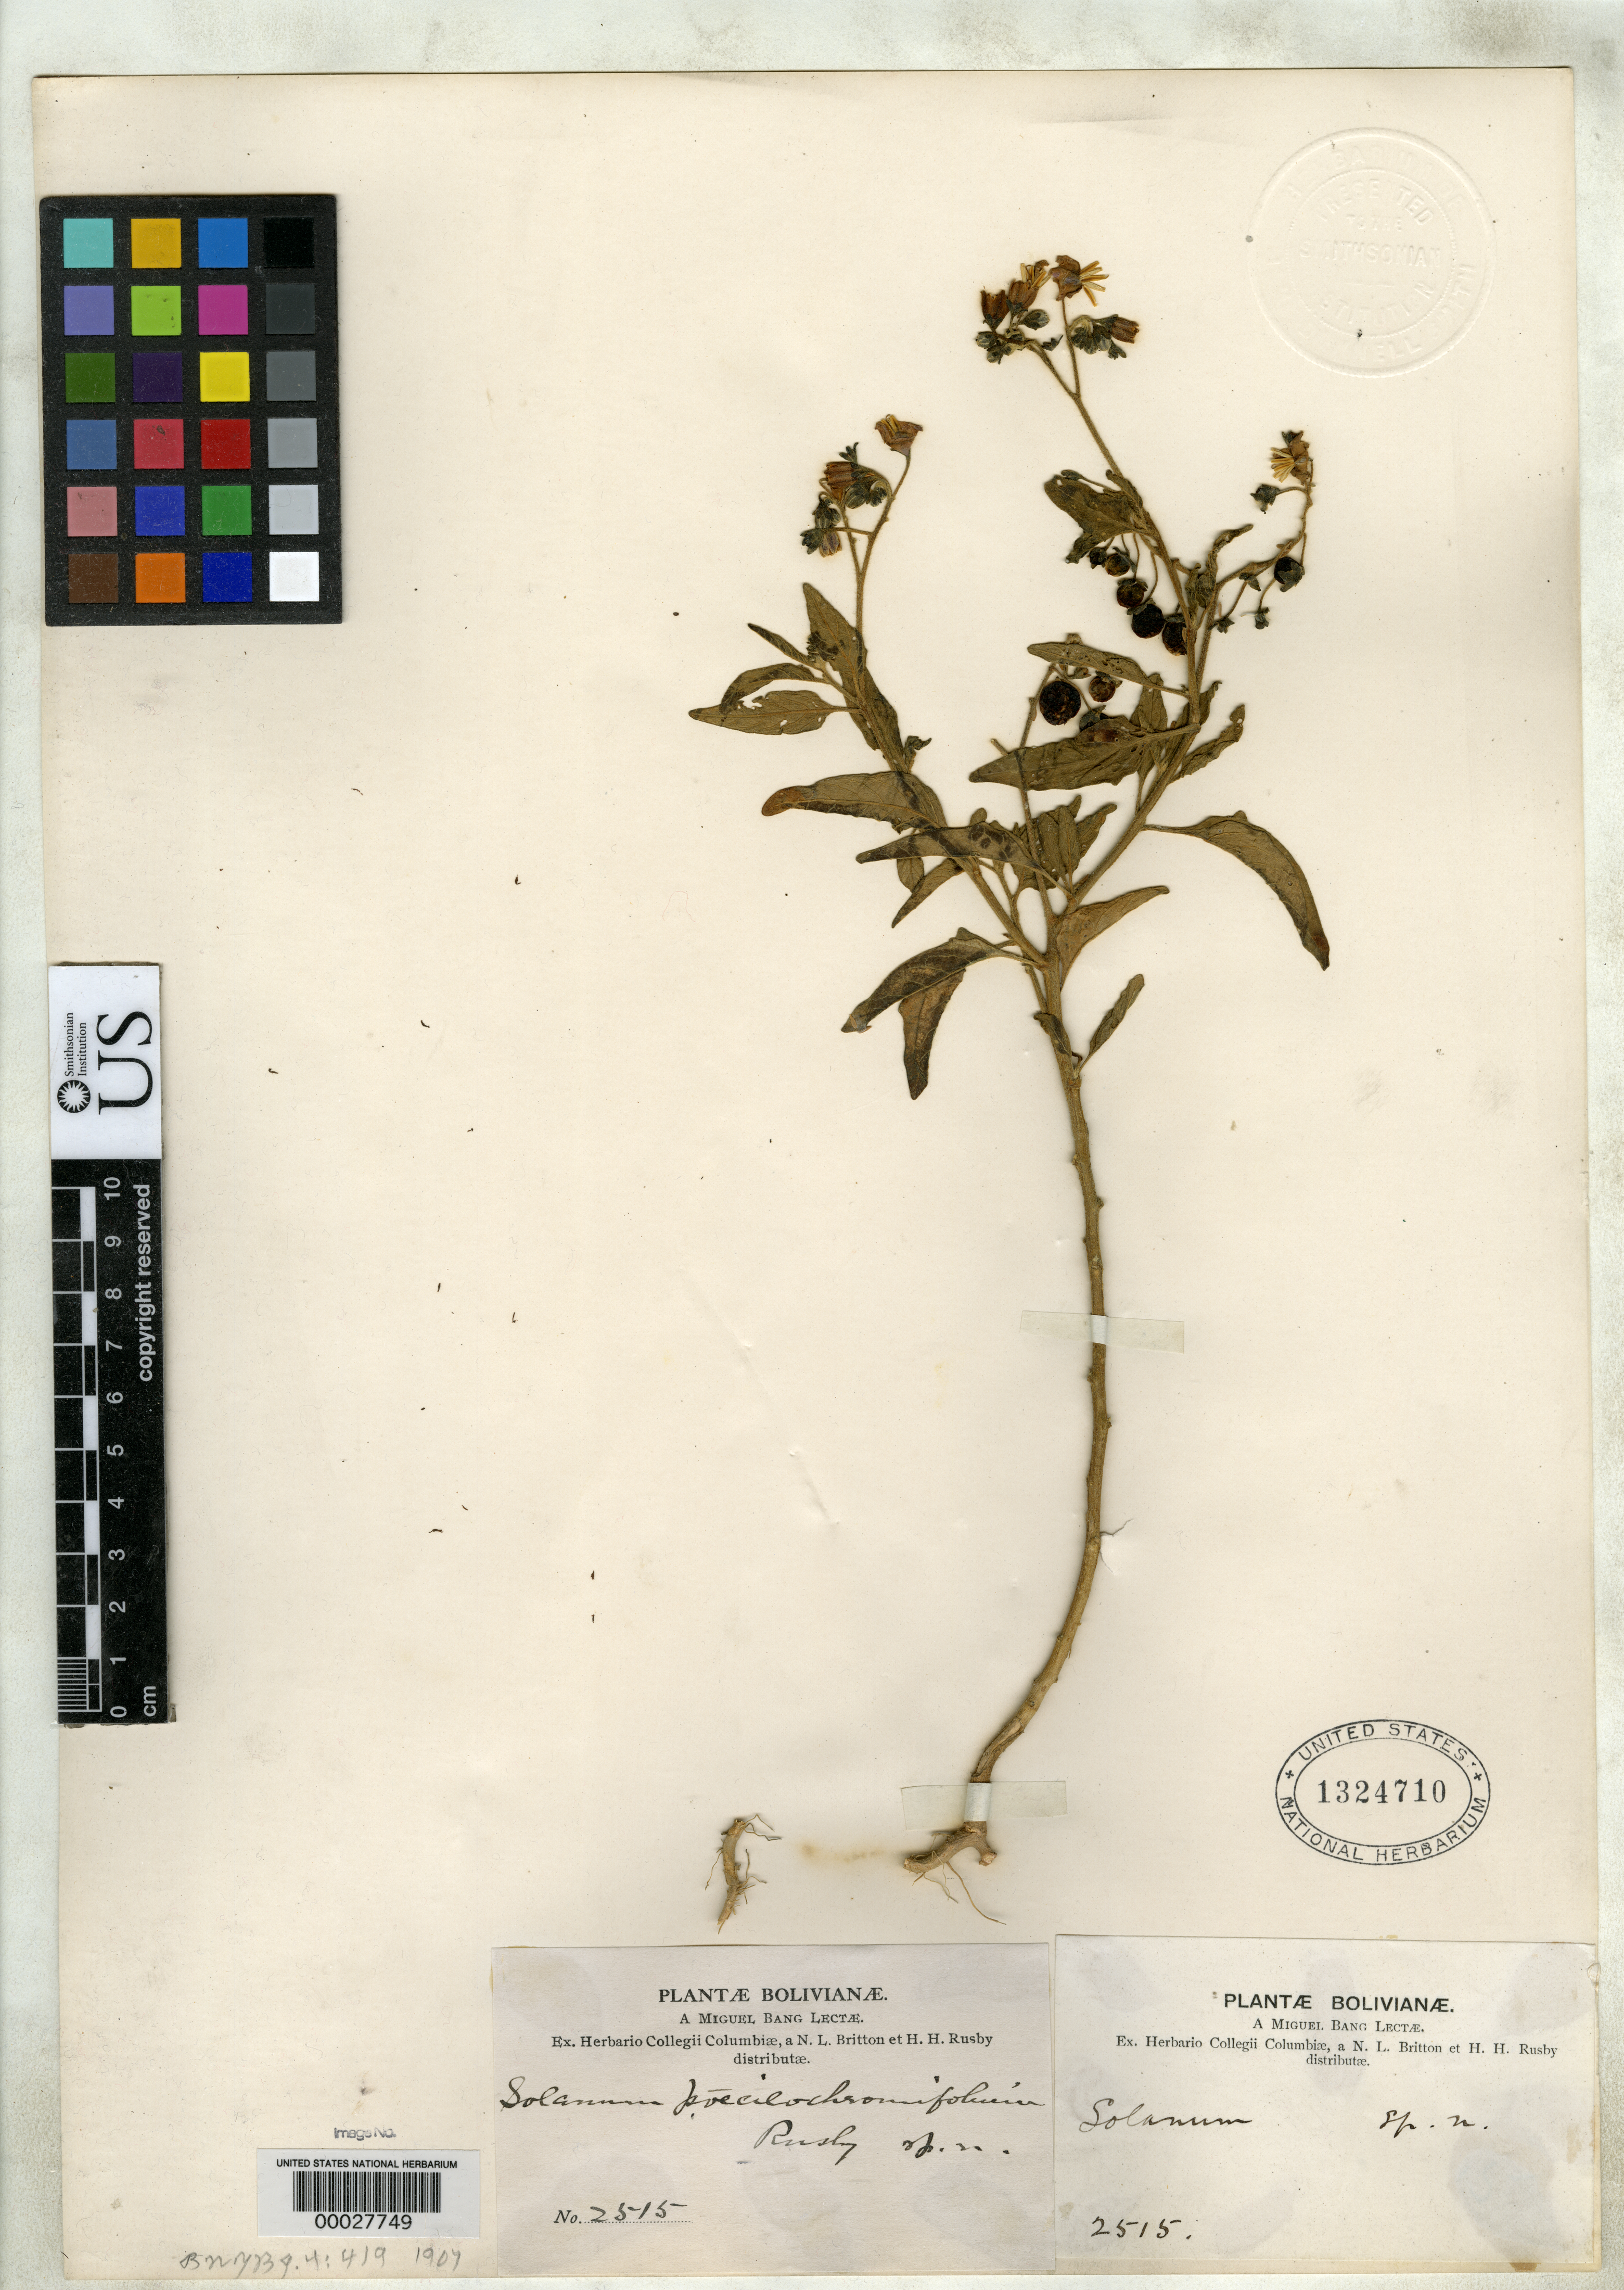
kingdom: Plantae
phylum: Tracheophyta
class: Magnoliopsida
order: Solanales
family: Solanaceae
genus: Solanum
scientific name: Solanum poecilochromifolium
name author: Rusby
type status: Isotype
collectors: M. Bang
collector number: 2515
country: Bolivia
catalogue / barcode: US 1324710